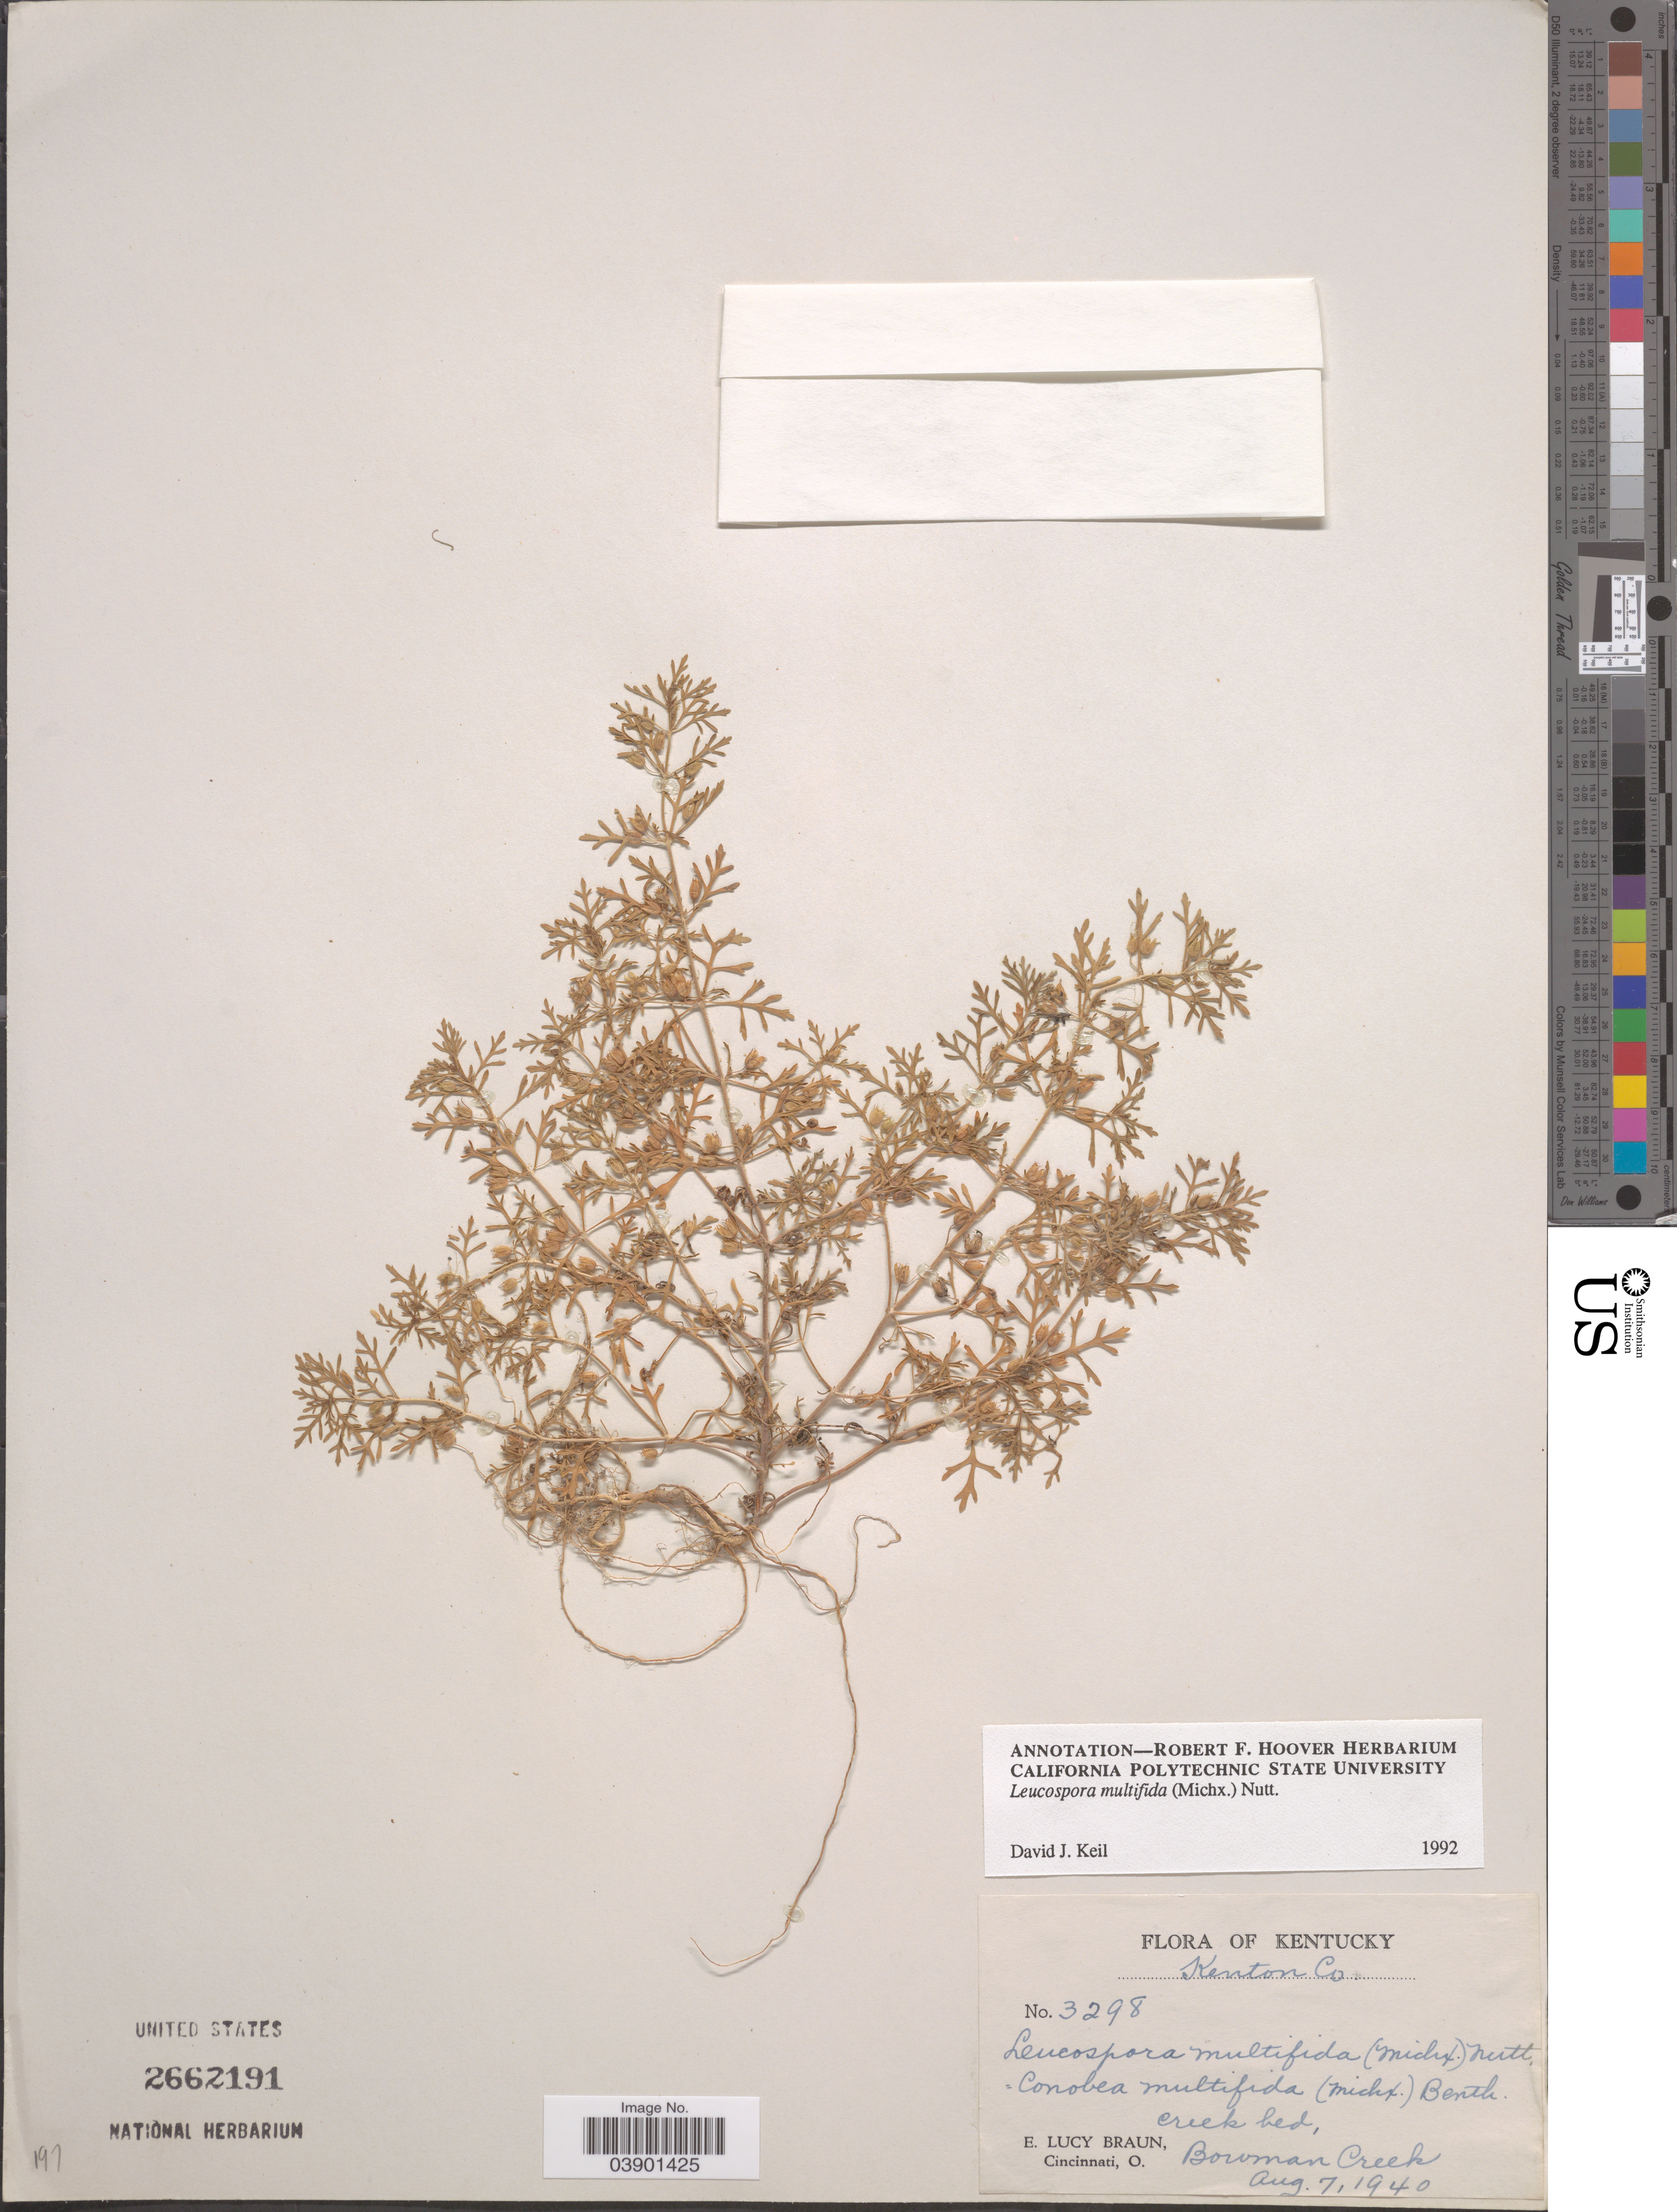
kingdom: Plantae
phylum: Tracheophyta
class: Magnoliopsida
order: Lamiales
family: Plantaginaceae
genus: Leucospora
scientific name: Leucospora multifida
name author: (Michx.) Nutt.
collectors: E. L. Braun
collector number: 3298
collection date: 1940-08-07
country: United States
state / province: Kentucky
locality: Kenton Co. Bowman Creek.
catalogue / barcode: US 2662191